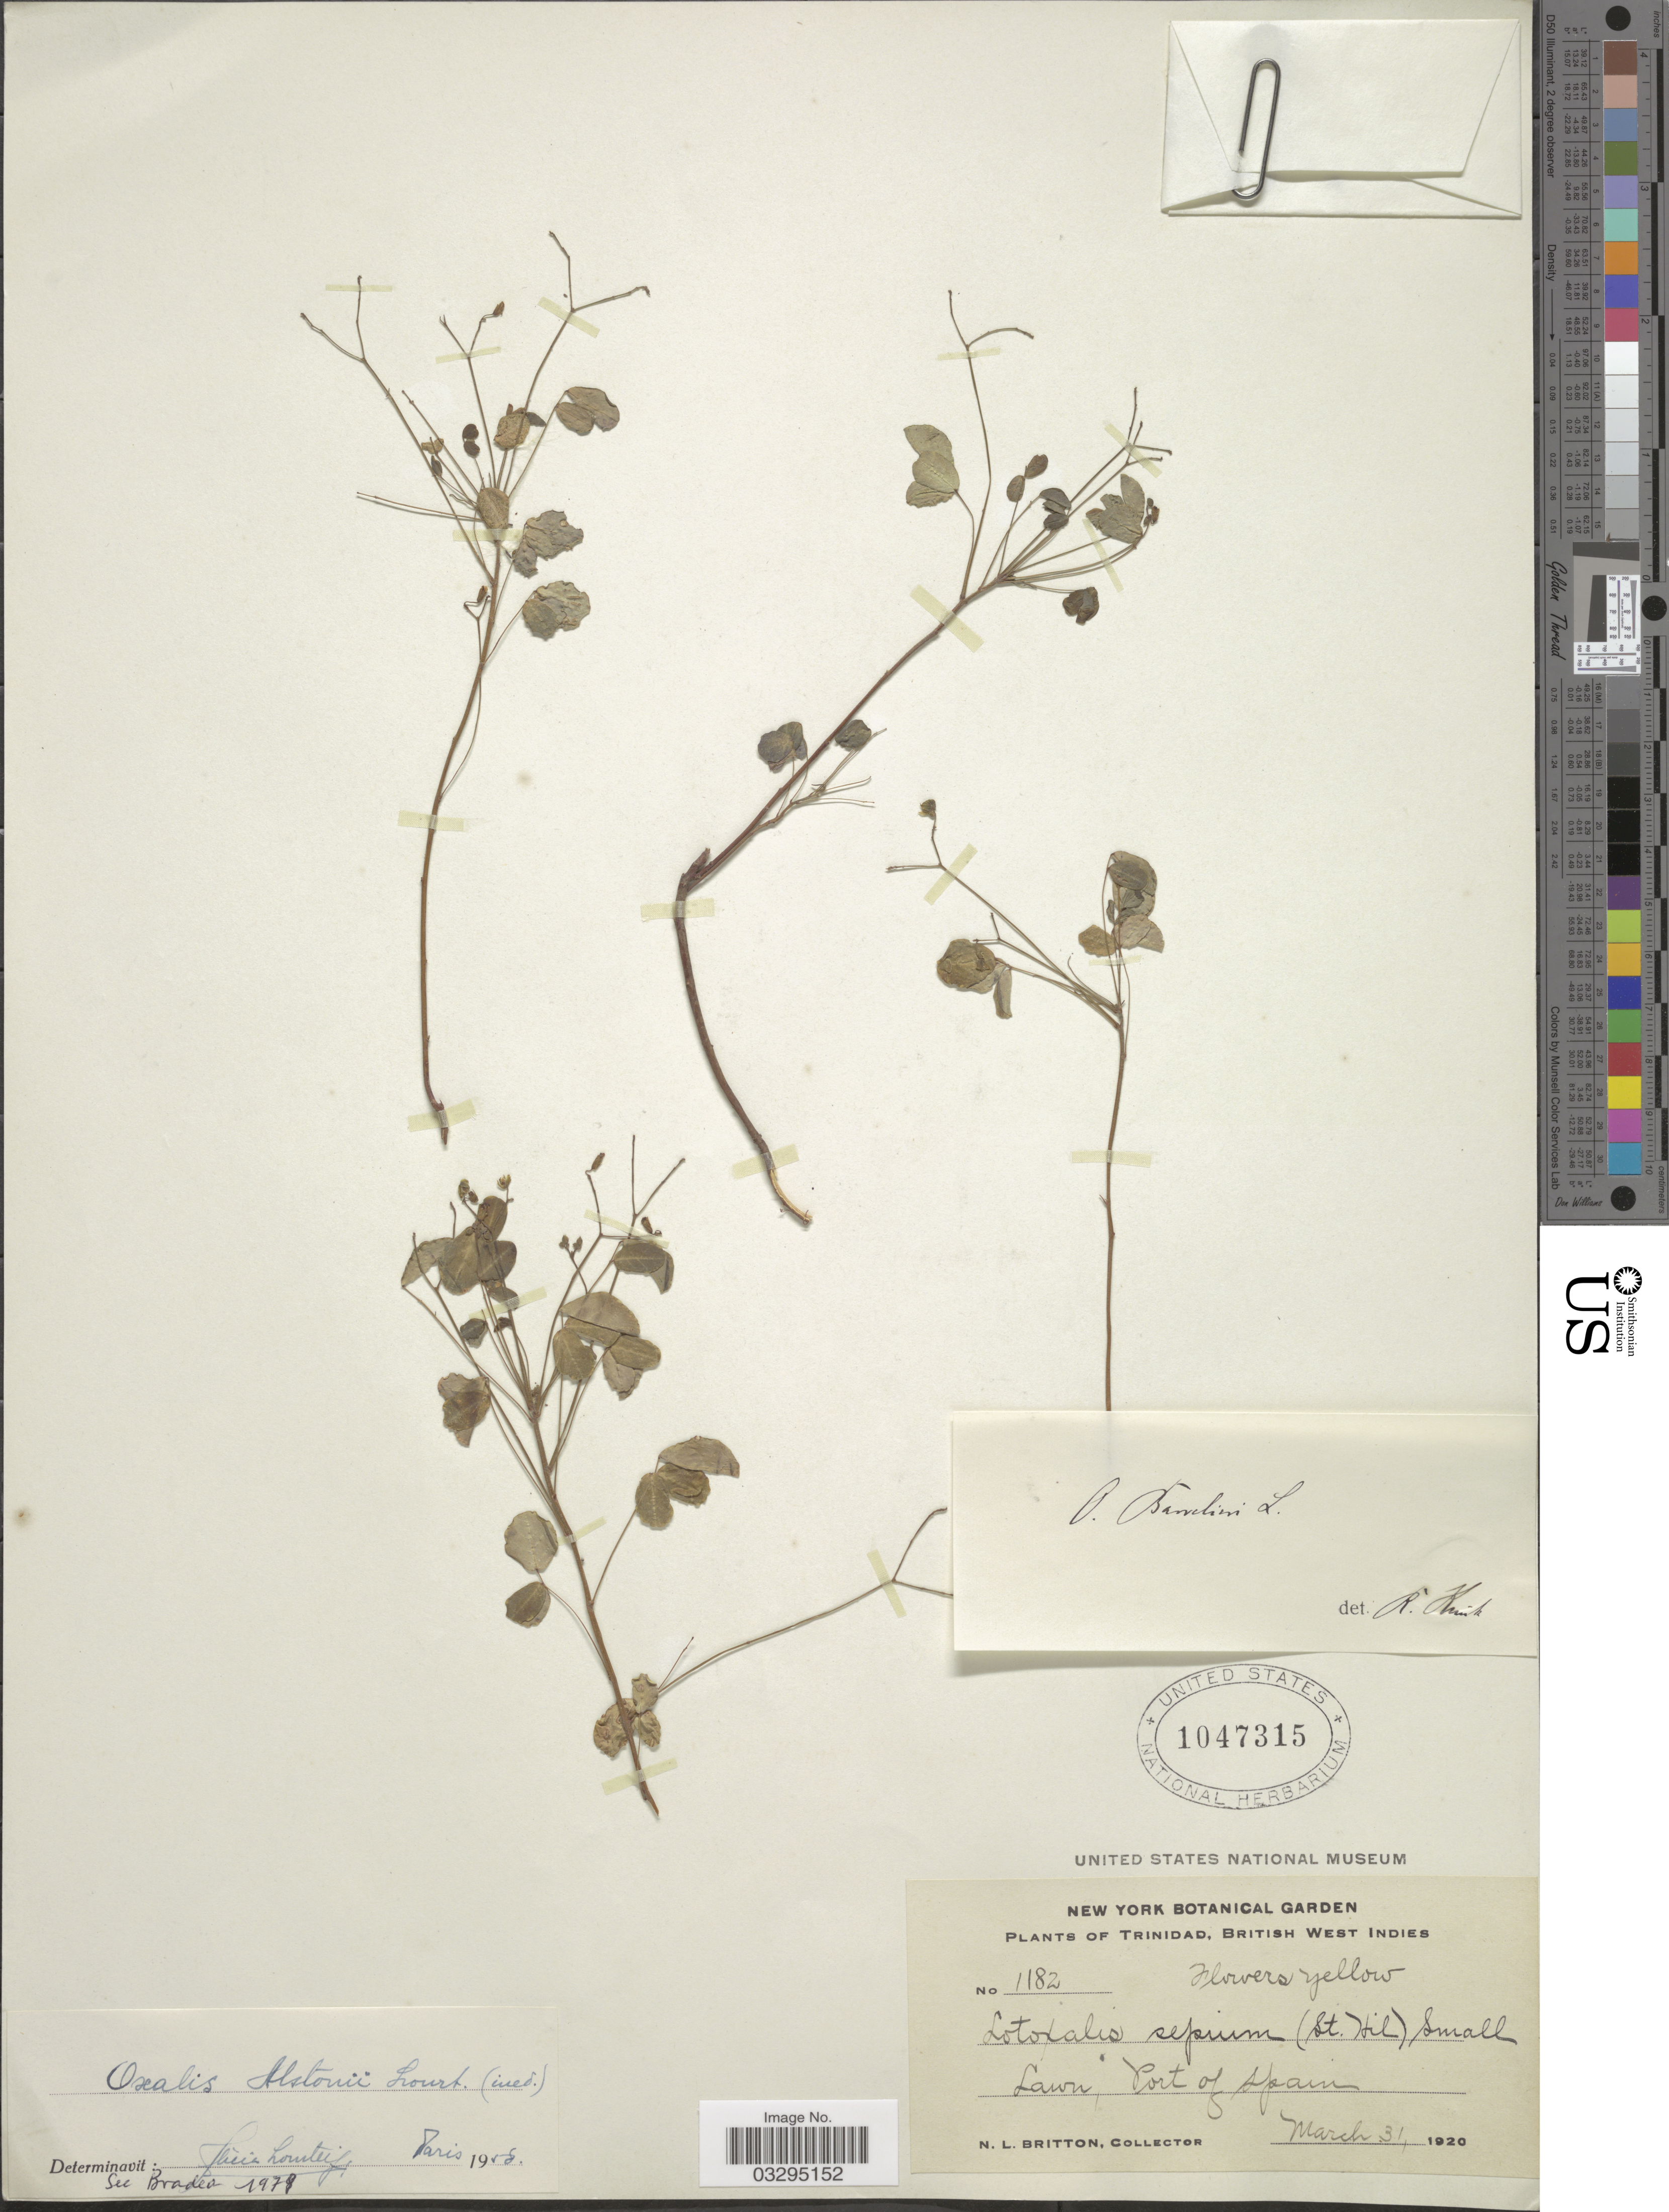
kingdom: Plantae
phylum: Tracheophyta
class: Magnoliopsida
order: Oxalidales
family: Oxalidaceae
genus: Oxalis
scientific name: Oxalis alstonii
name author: Lourteig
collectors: N. Britton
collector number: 1182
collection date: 1920-03-31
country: Trinidad and Tobago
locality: Trinidad. Lawn, Port of Spain.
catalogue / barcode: US 1047315